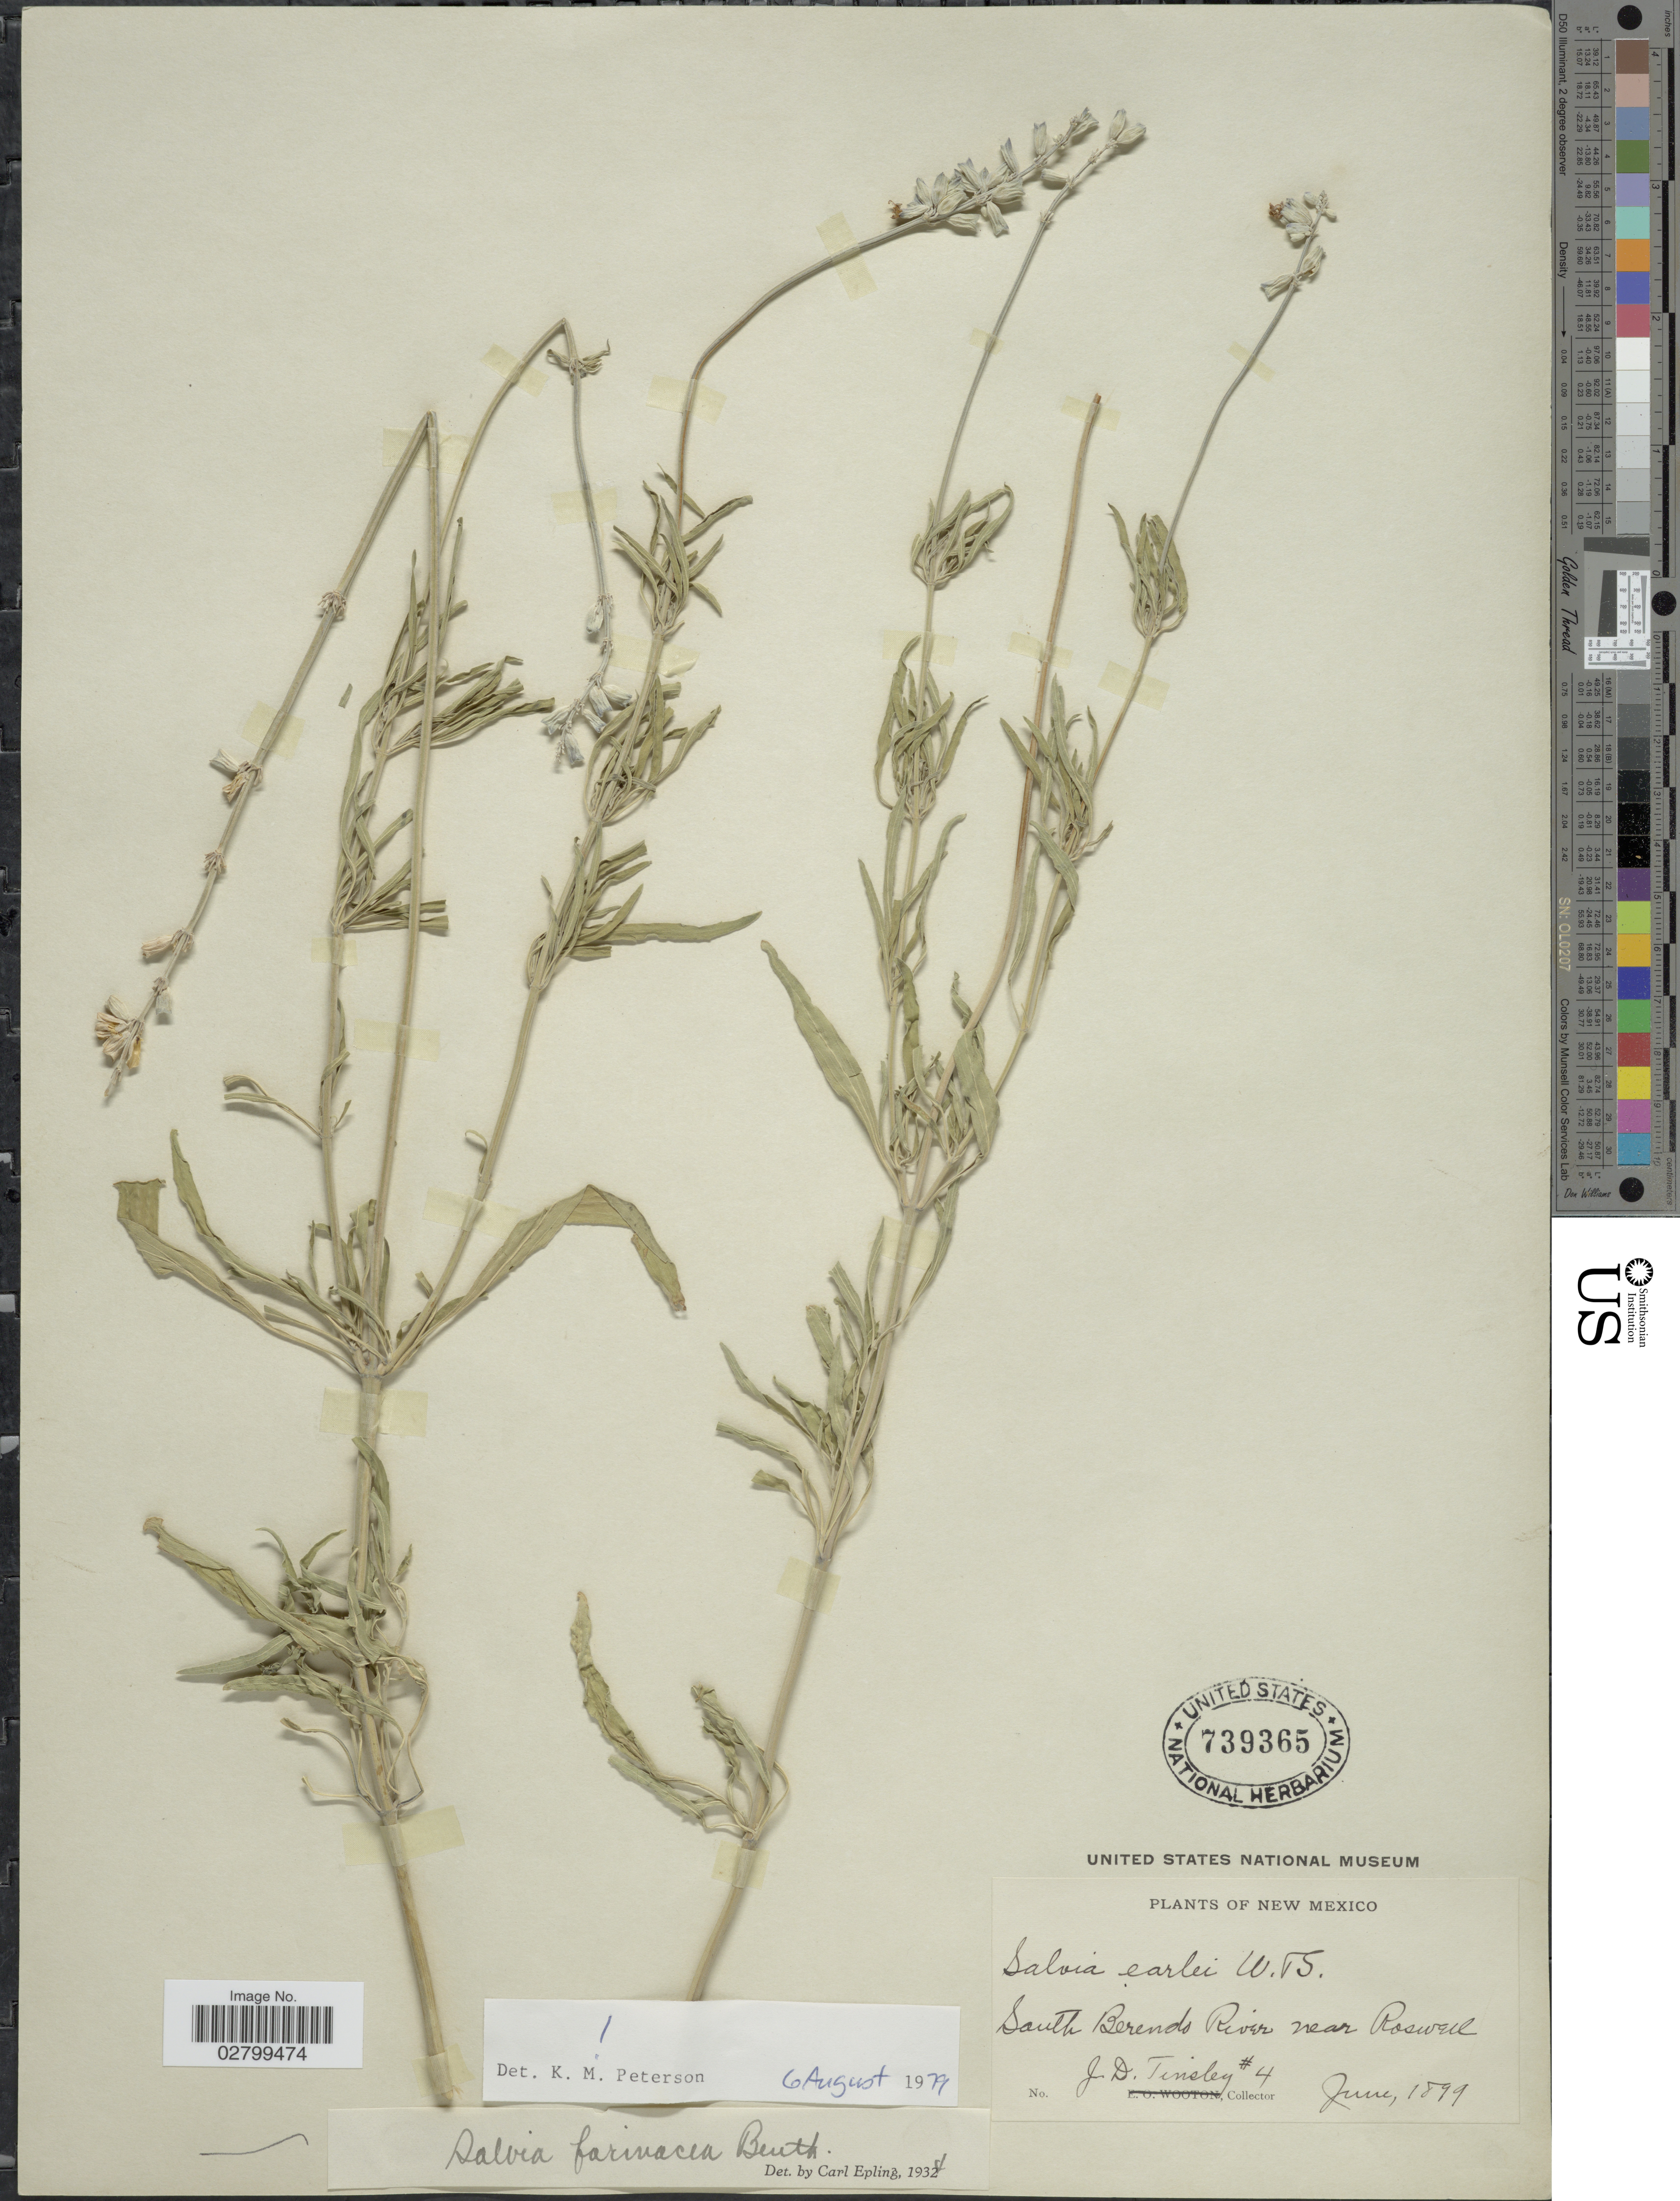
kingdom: Plantae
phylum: Tracheophyta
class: Magnoliopsida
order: Lamiales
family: Lamiaceae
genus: Salvia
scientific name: Salvia farinacea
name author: Benth.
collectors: J. Tinsley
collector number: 4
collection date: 1899-06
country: United States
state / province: New Mexico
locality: South Berendo River near Roswell.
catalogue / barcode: US 739365